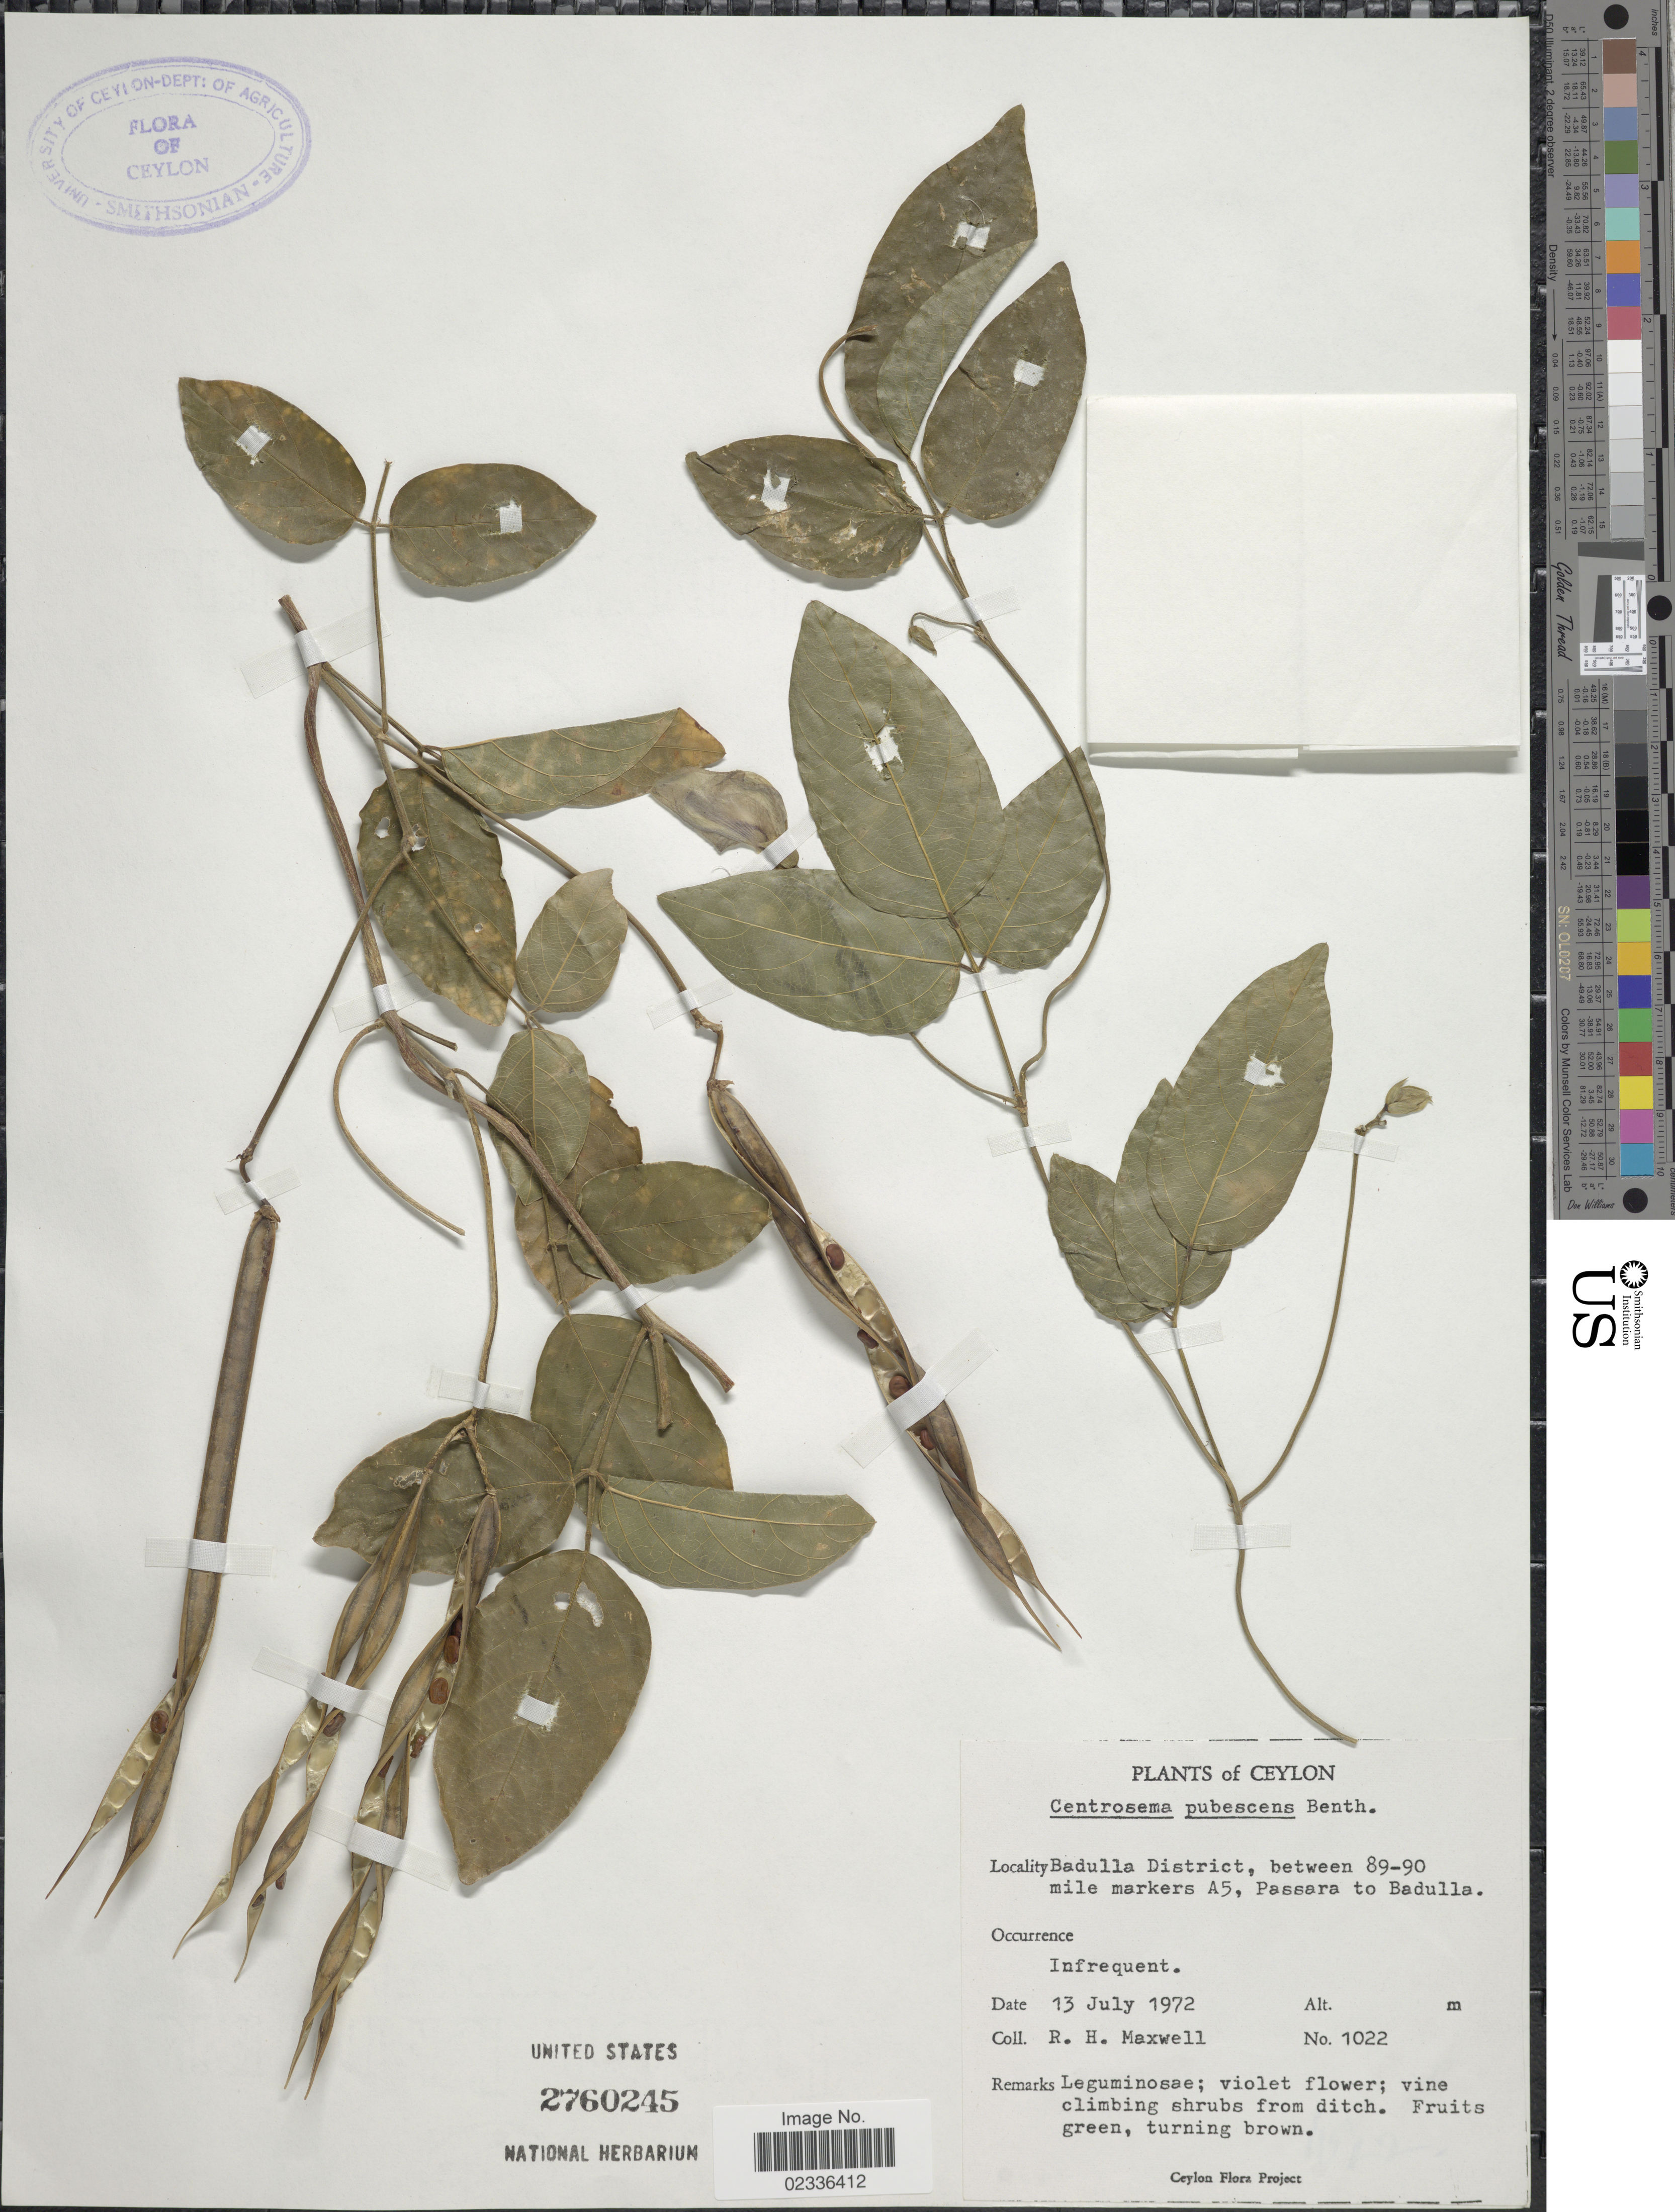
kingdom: Plantae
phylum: Tracheophyta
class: Magnoliopsida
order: Fabales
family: Fabaceae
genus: Centrosema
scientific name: Centrosema pubescens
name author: Benth.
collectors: R. Maxwell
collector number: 1022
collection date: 1972-07-13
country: Sri Lanka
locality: Ceylon, Badulla District, between 89-90 mile markers A5, Passara to Badulla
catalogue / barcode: US 2760245